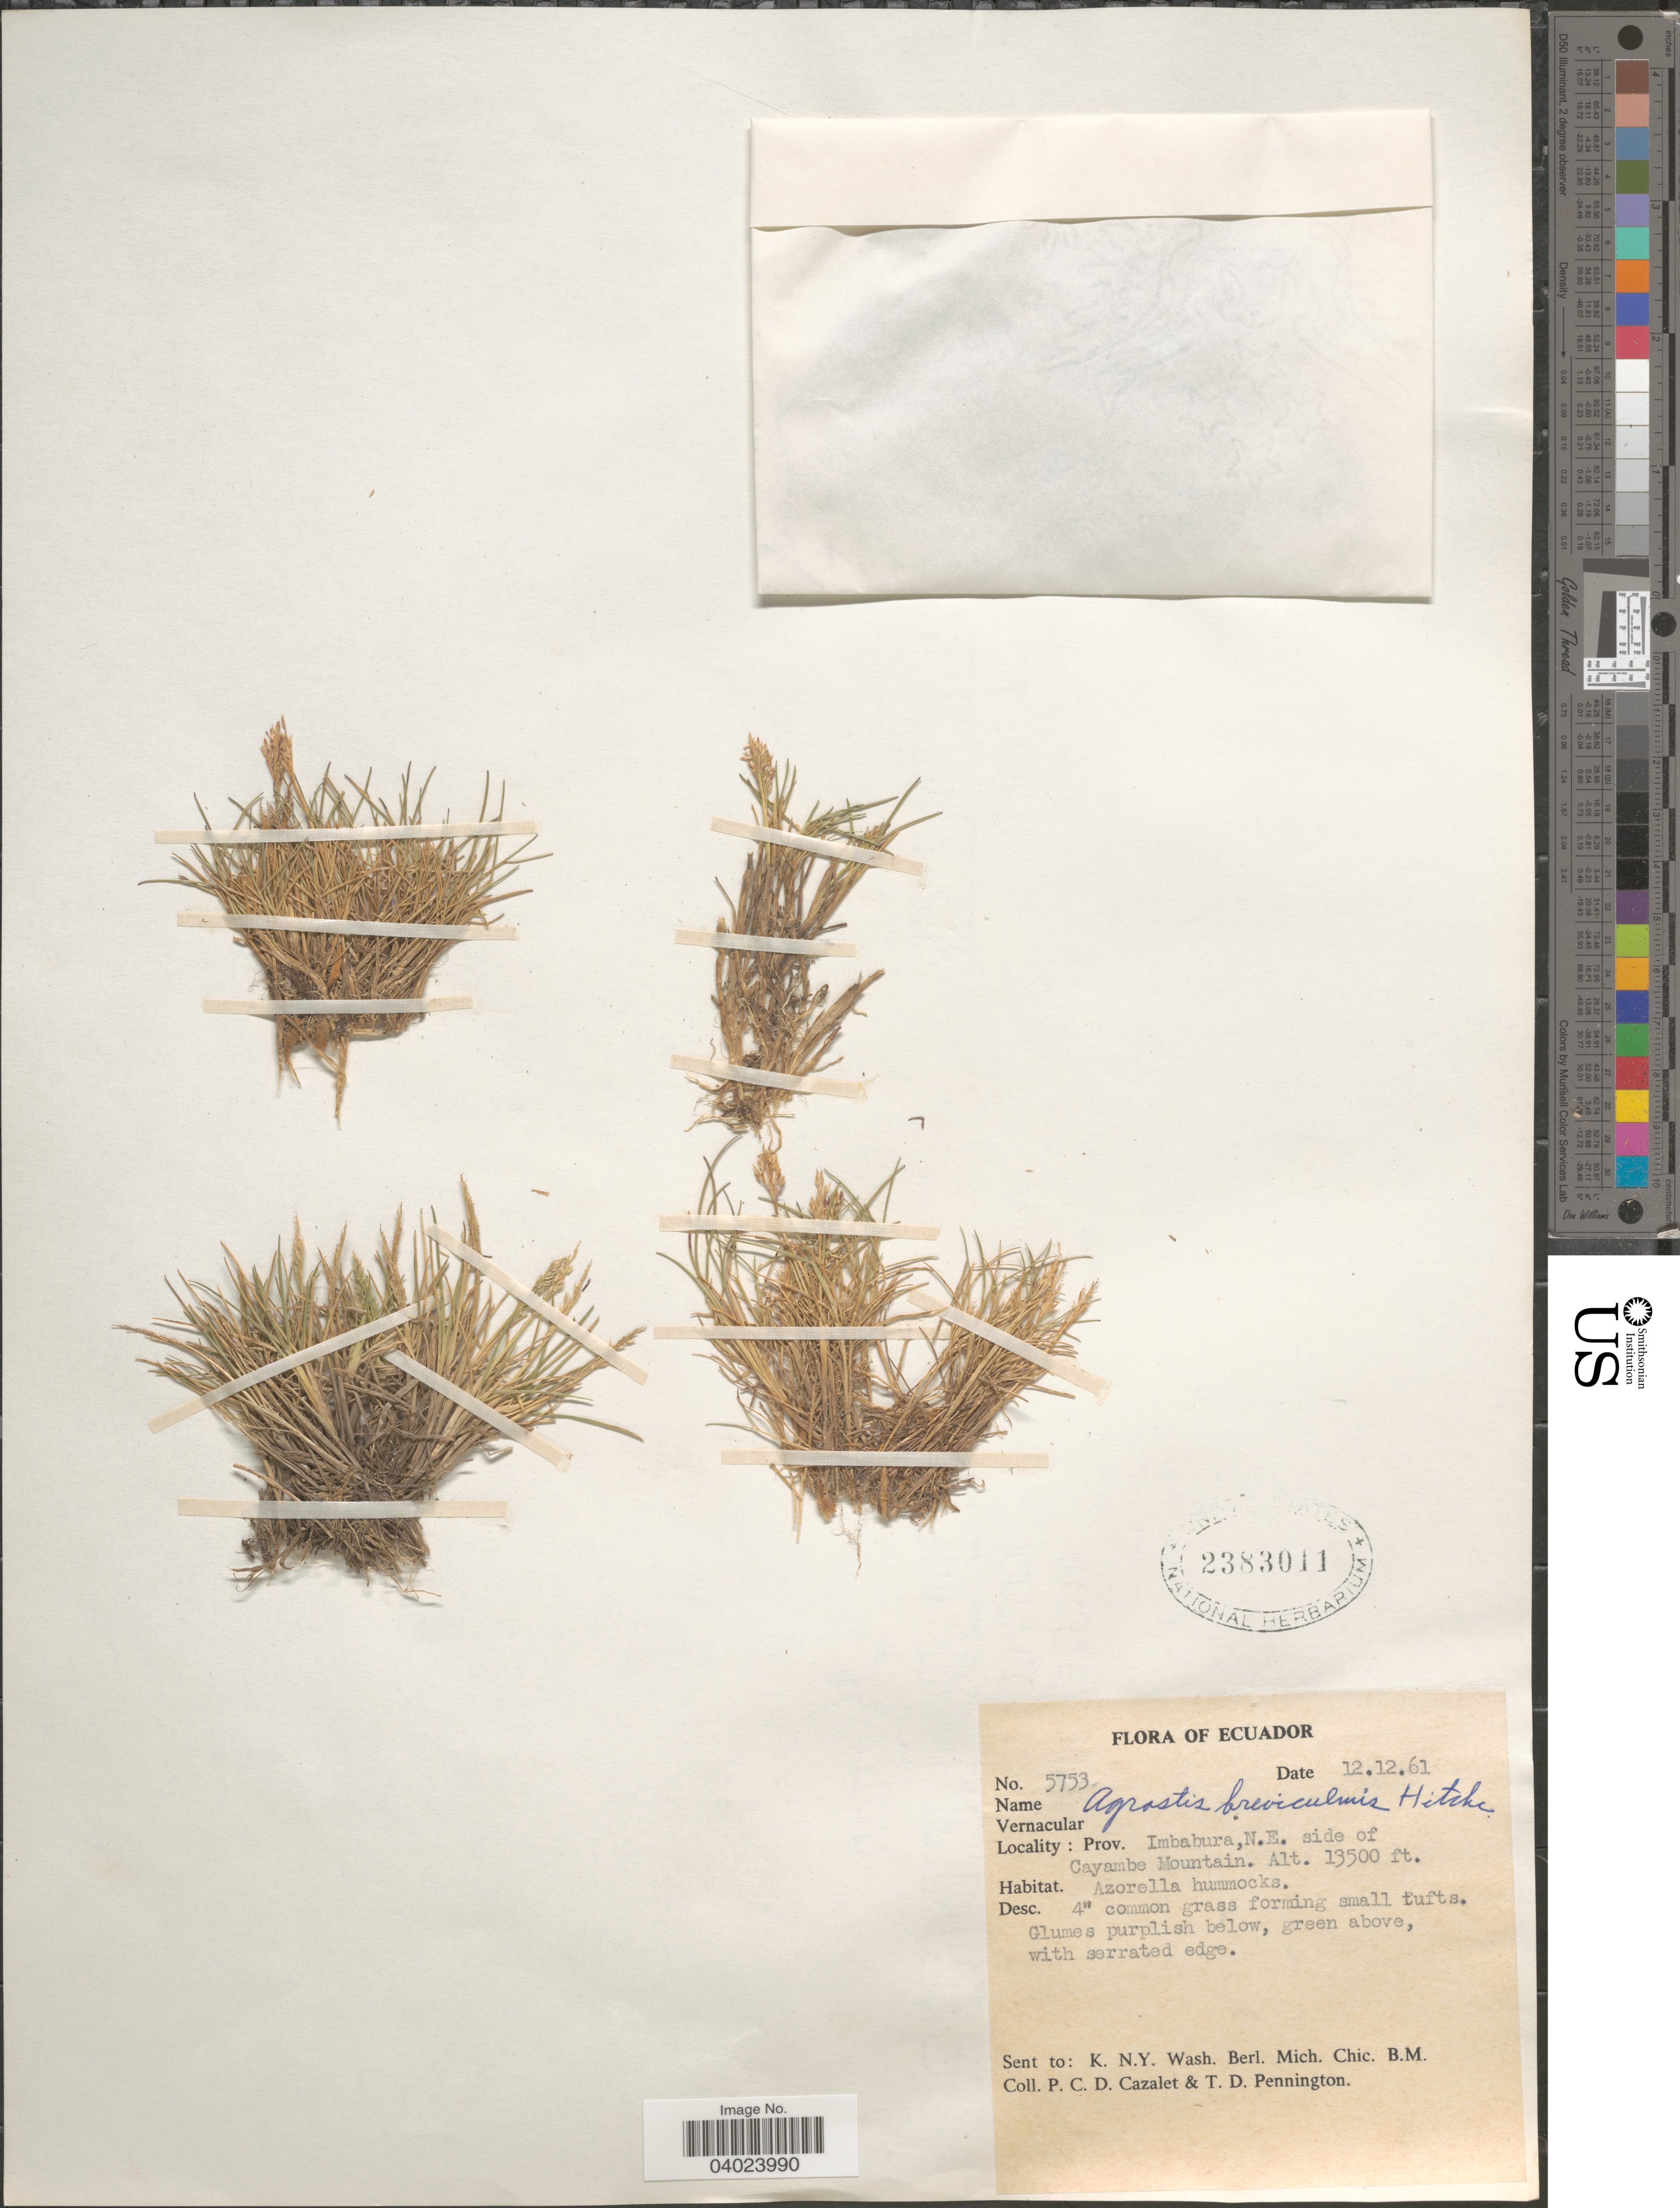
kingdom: Plantae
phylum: Tracheophyta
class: Liliopsida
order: Poales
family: Poaceae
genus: Agrostis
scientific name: Agrostis breviculmis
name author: Hitchc.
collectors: P. C. D. Cazalet & T. D. Pennington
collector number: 5753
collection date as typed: Transcribed d/m/y: 12/12/61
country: Ecuador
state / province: Imbabura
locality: N.E. side of Cayambe Mountain.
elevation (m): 4115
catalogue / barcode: US 2383011